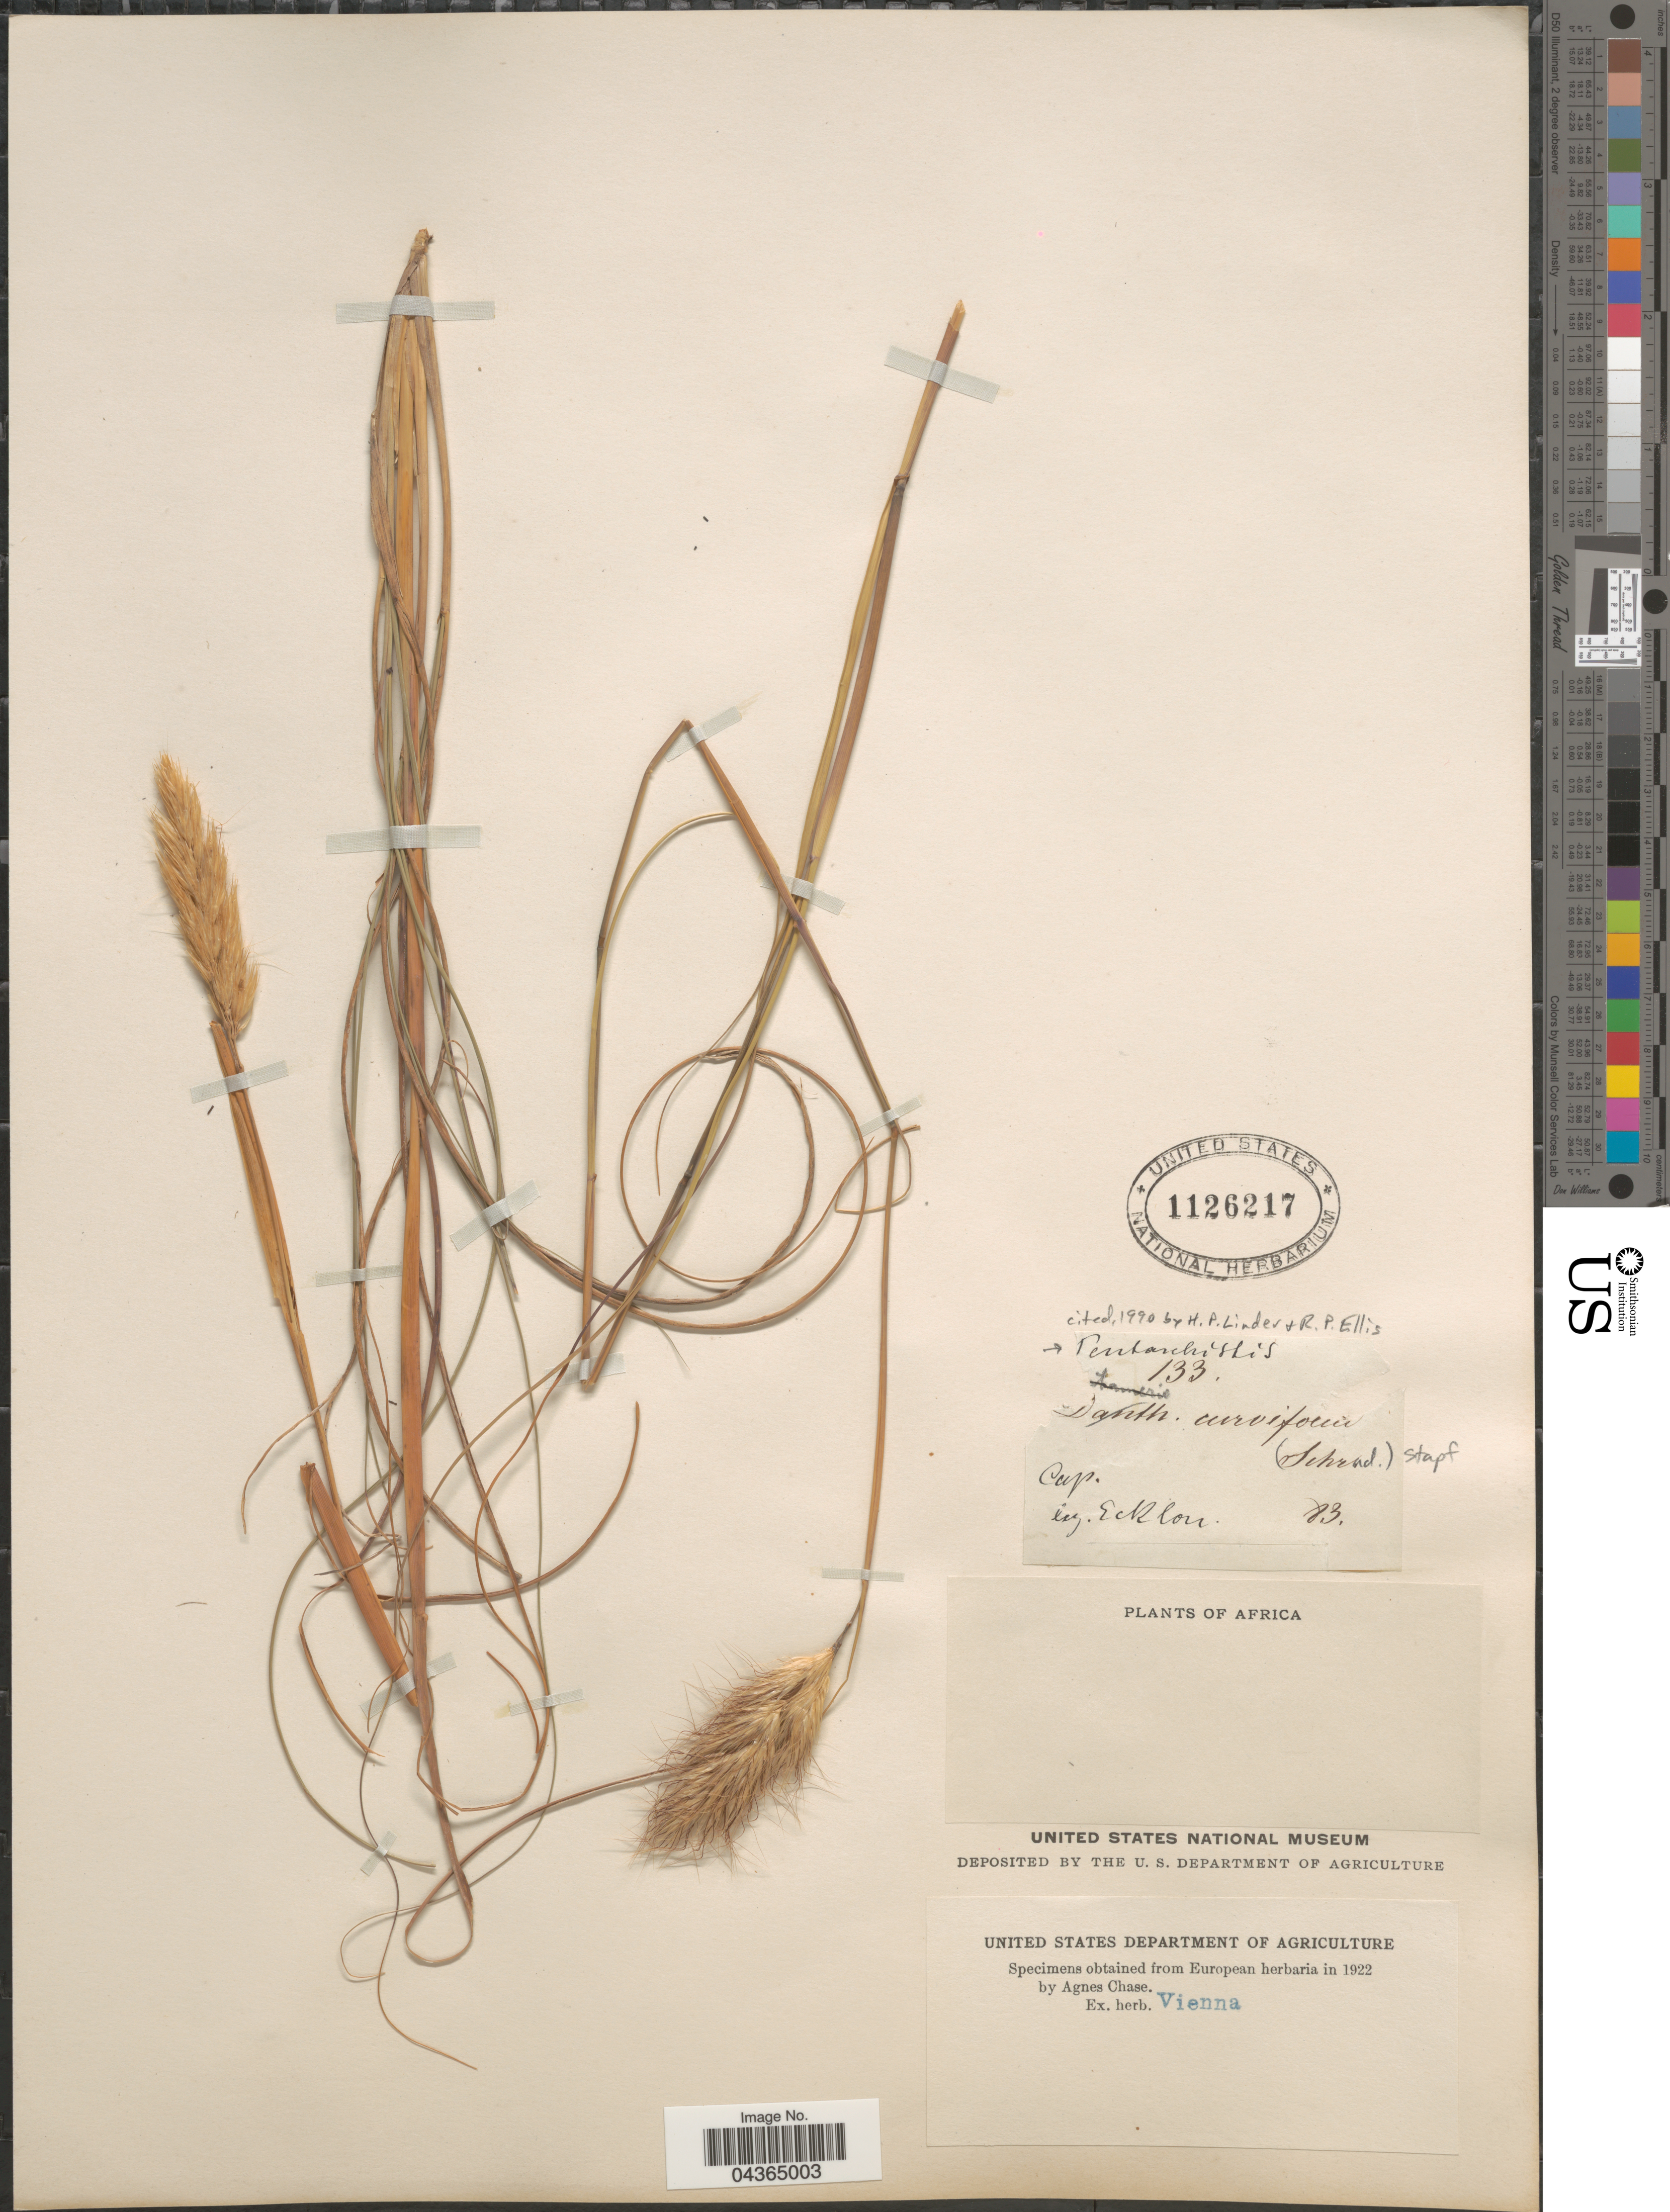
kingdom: Plantae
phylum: Tracheophyta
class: Liliopsida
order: Poales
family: Poaceae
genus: Pentameris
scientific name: Pentameris curvifolia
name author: (Schrad.) Steud.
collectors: -. Ecklon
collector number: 83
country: South Africa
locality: Cap. Africa.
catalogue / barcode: US 1126217